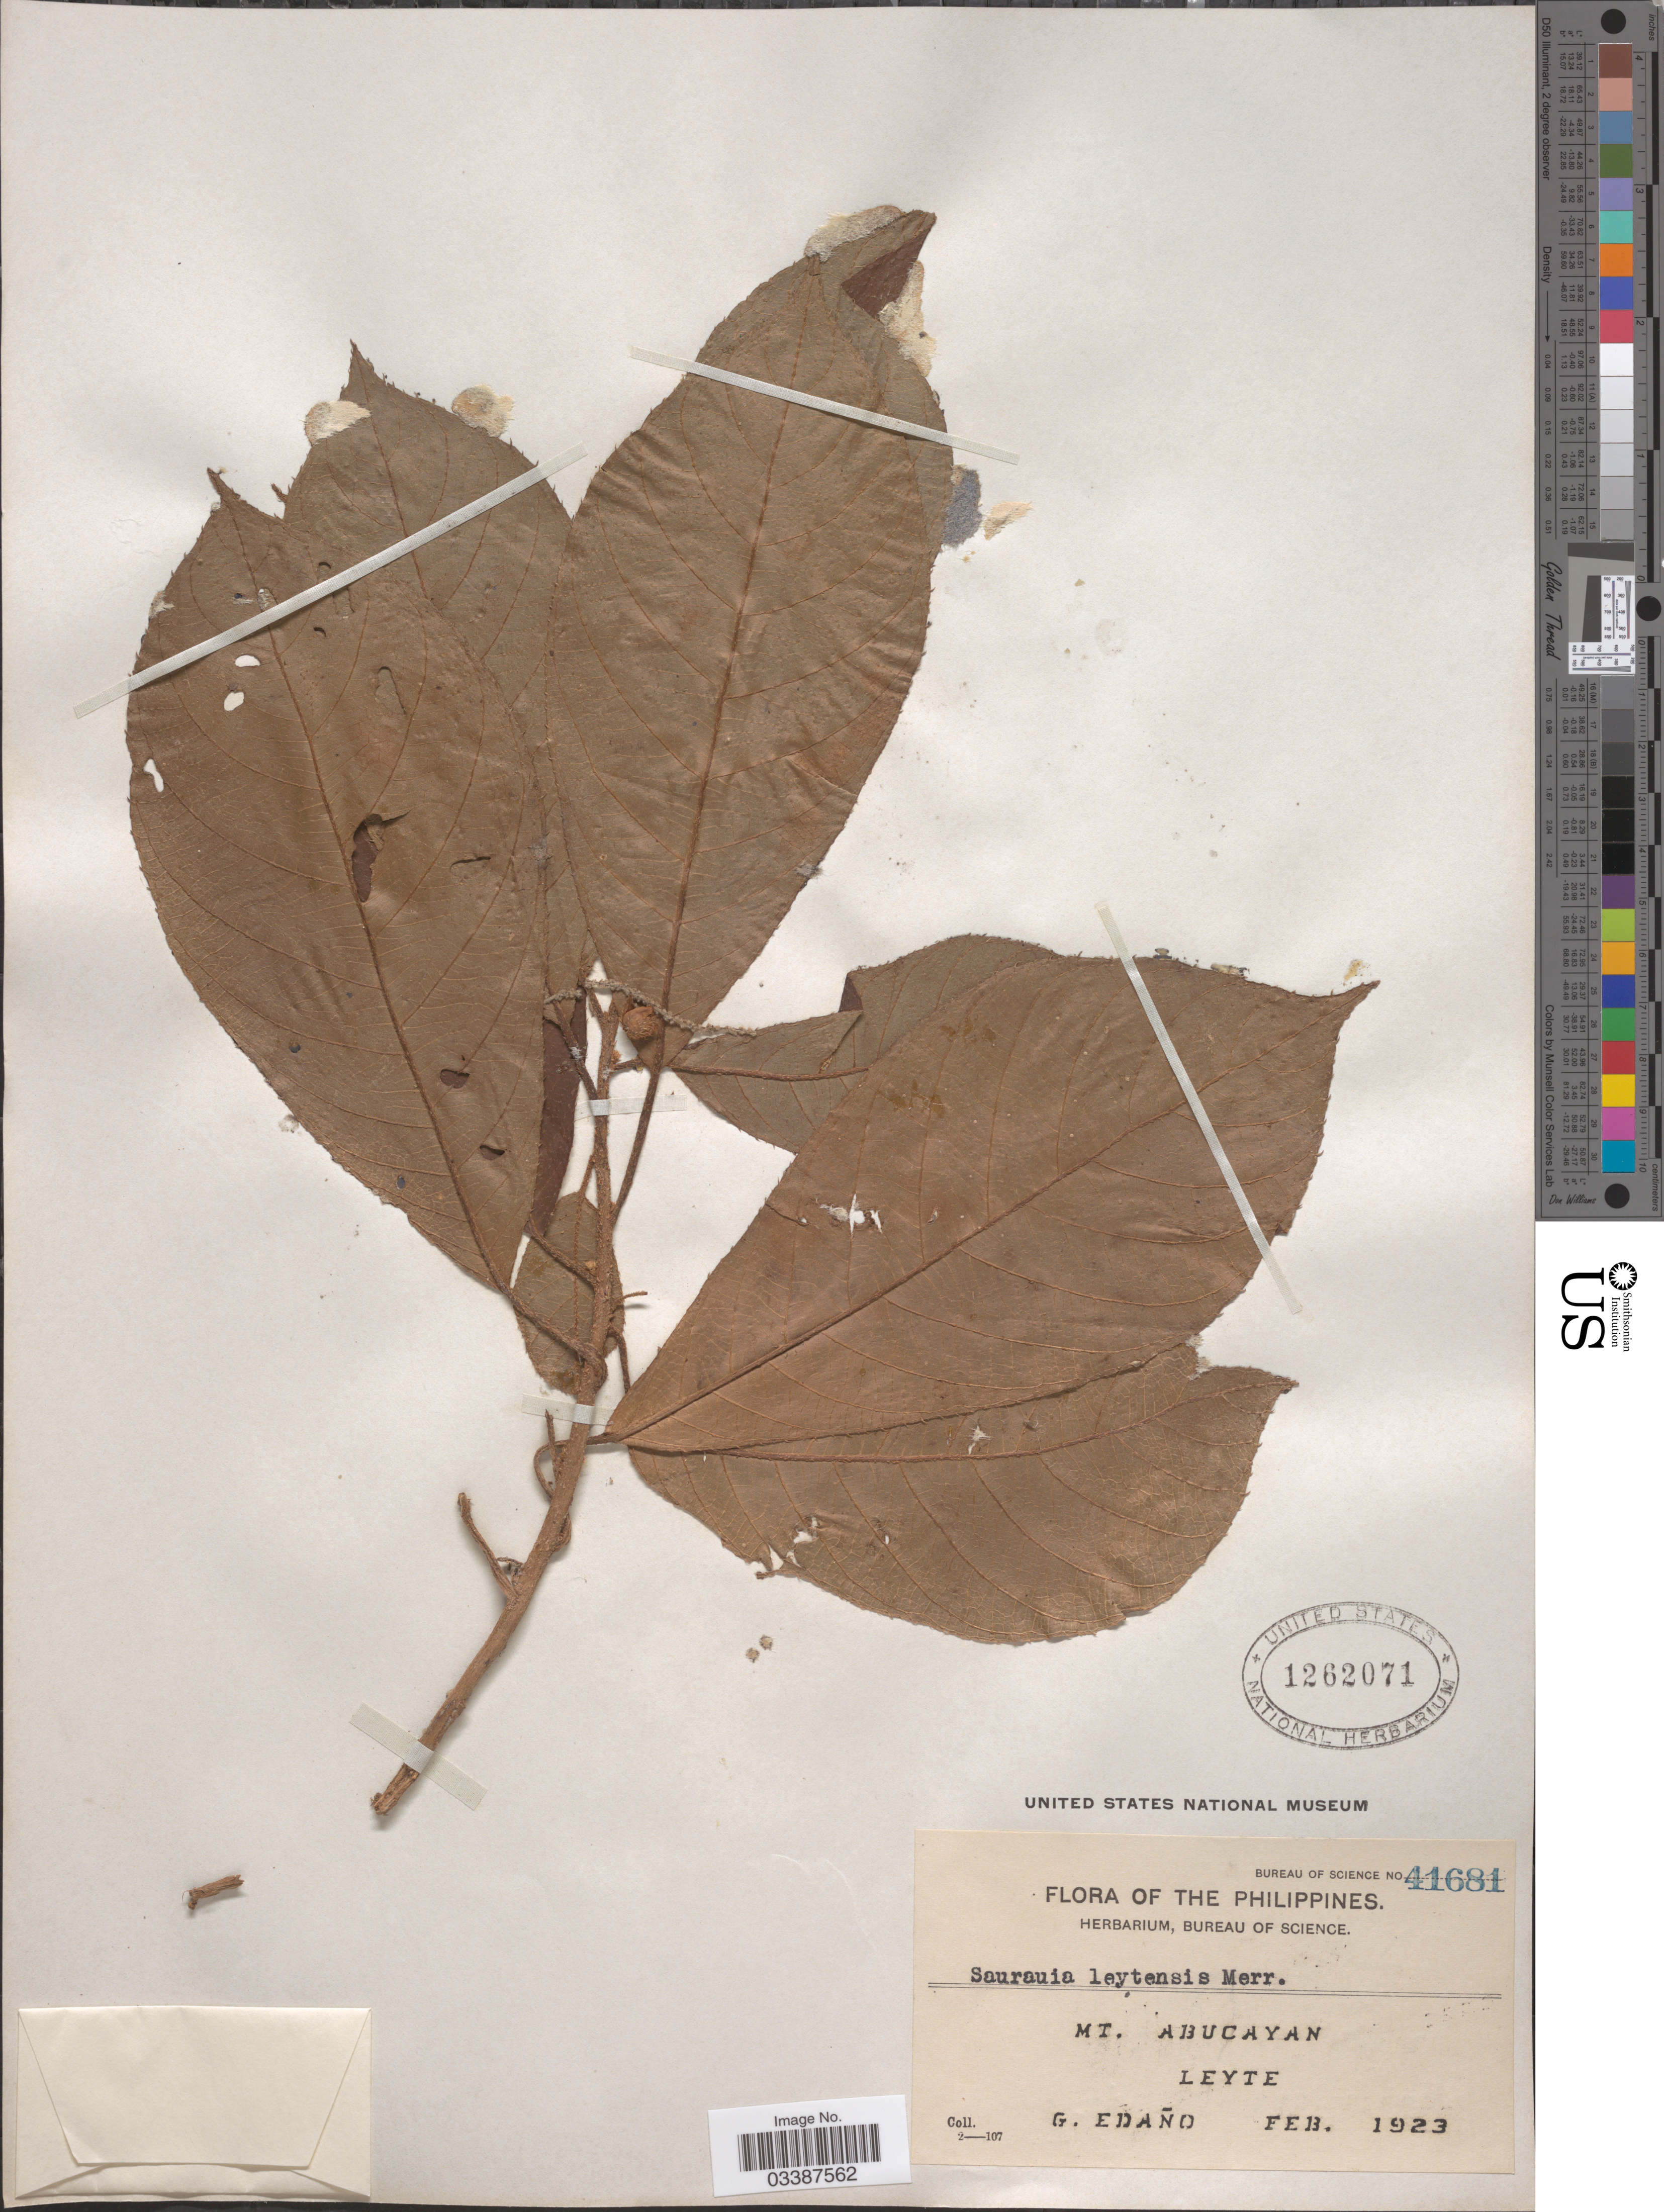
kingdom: Plantae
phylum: Tracheophyta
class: Magnoliopsida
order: Ericales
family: Actinidiaceae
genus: Saurauia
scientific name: Saurauia leytensis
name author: Merr.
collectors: G. Edaño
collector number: Bureau of Science 41681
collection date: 1923-02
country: Philippines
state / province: Eastern Visayas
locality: Mt. Abucayan, Leyte.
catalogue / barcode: US 1262071